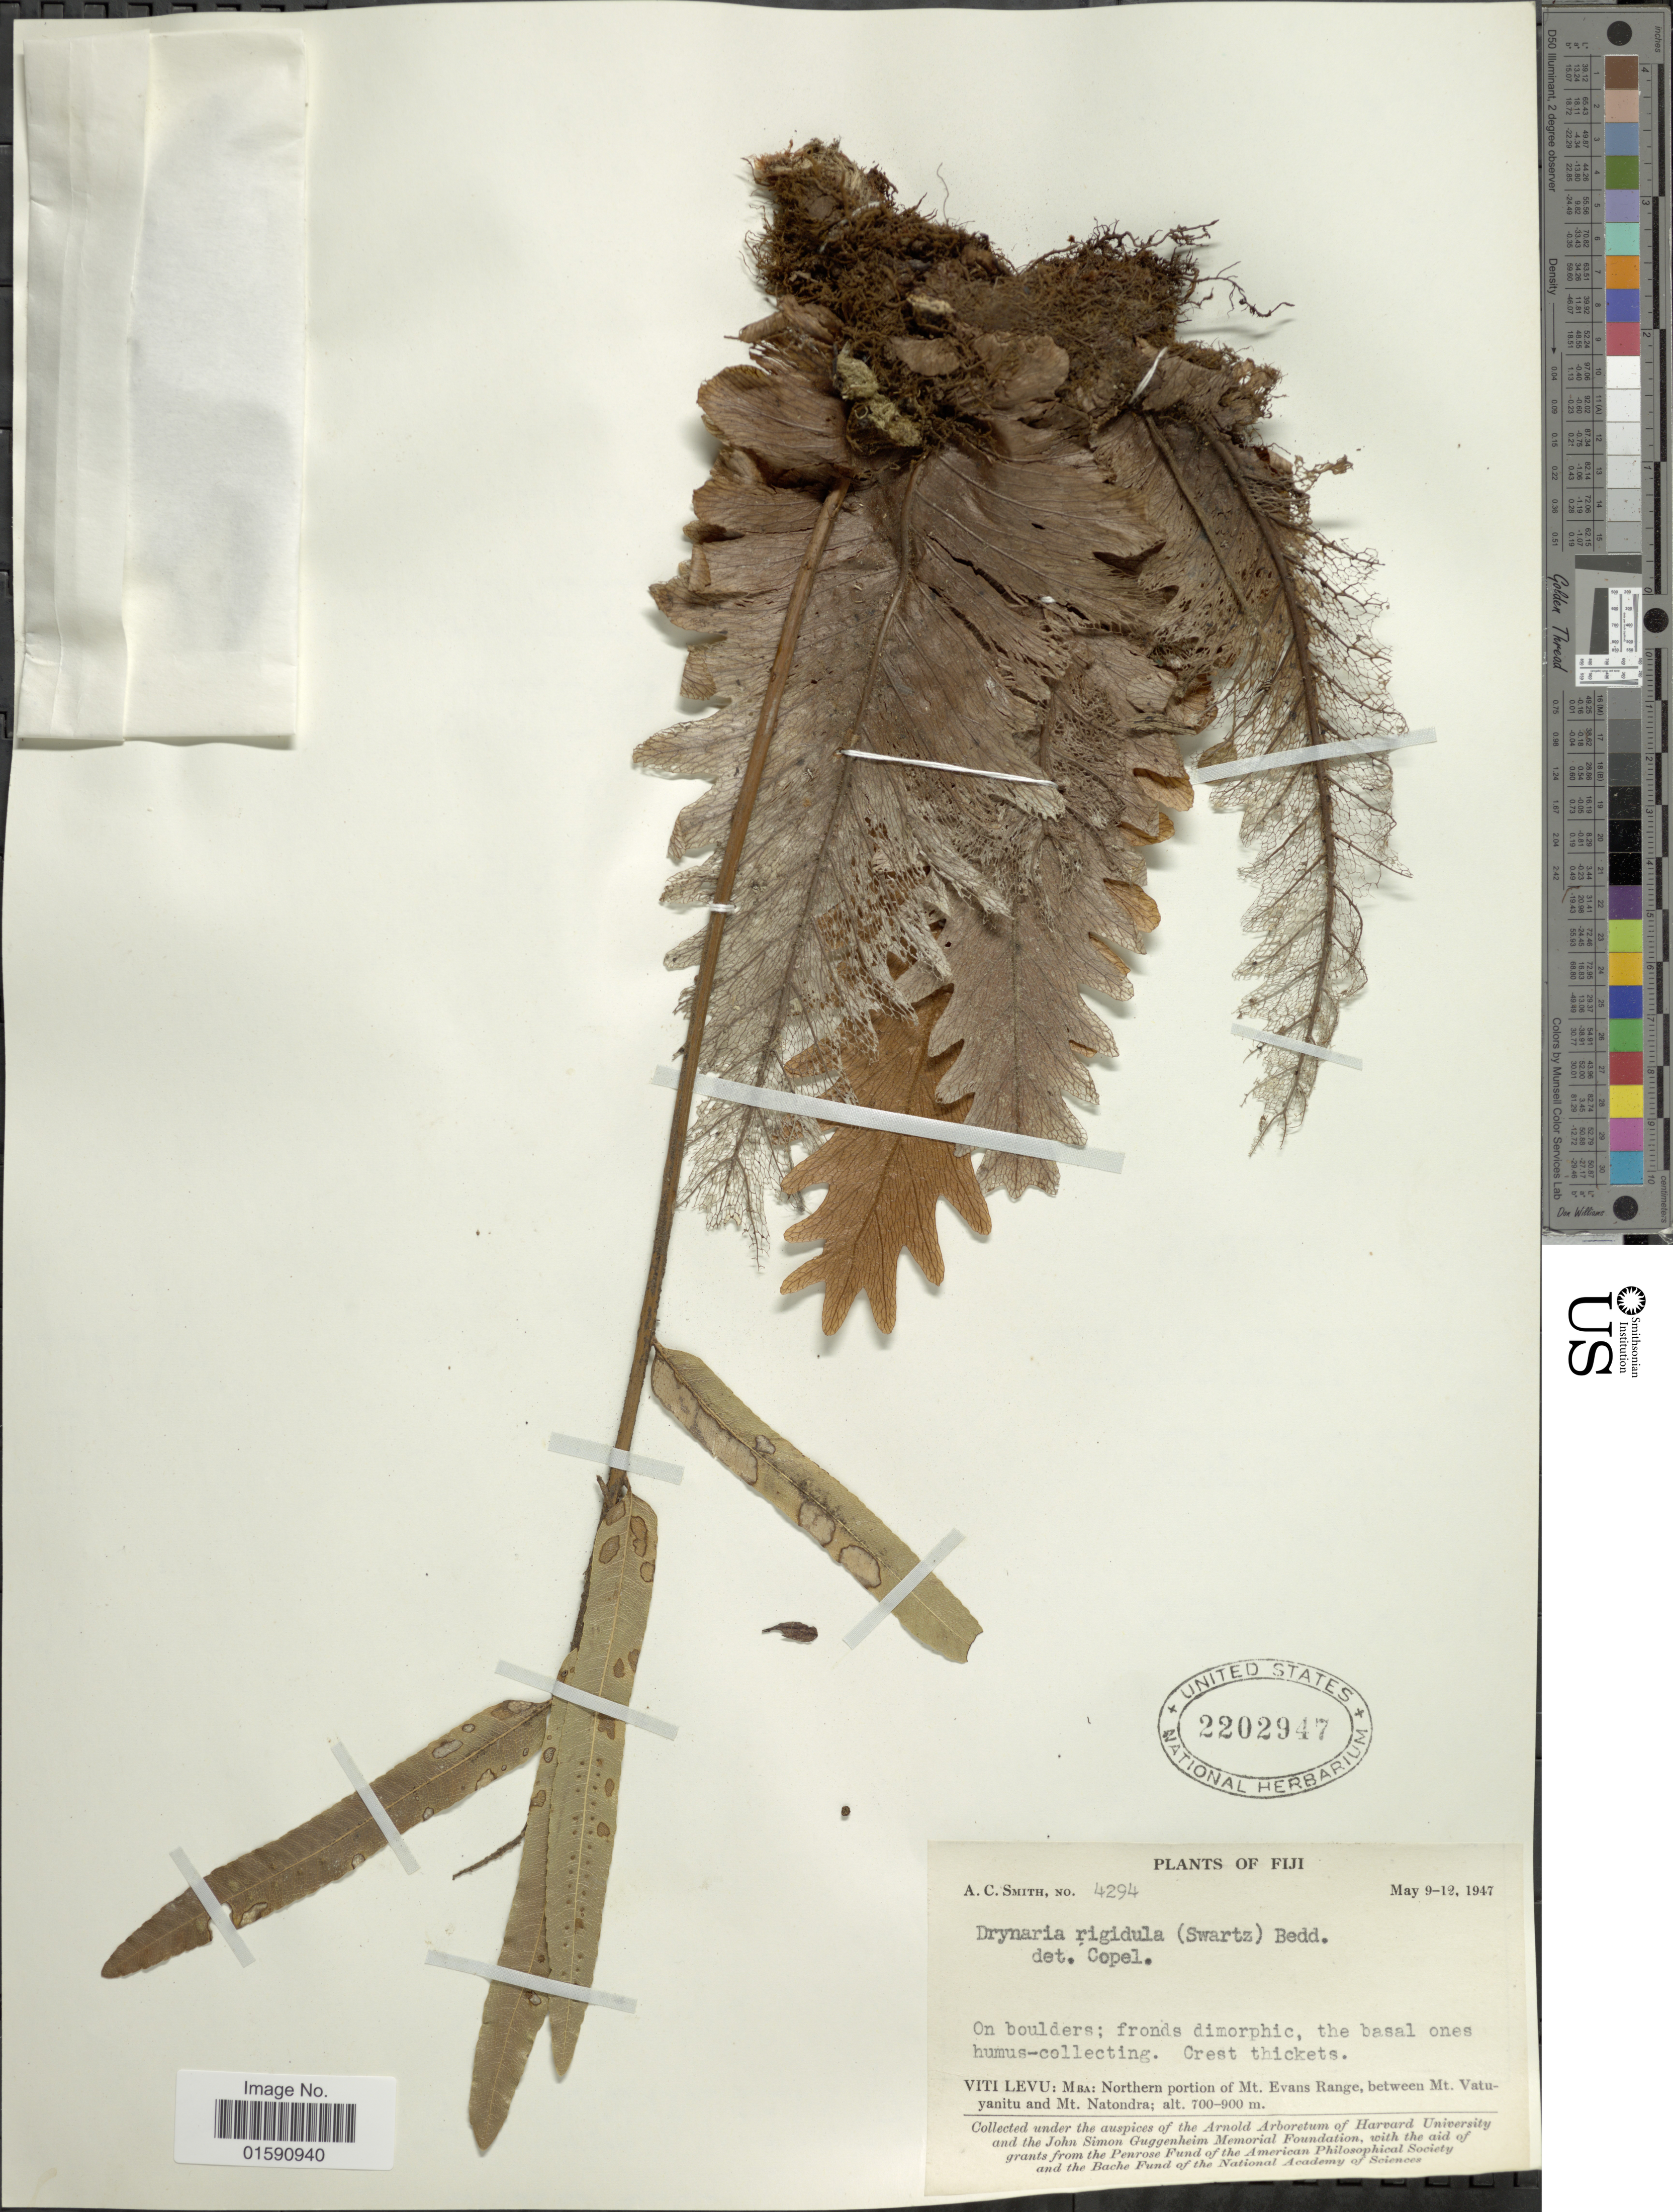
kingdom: Plantae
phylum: Tracheophyta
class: Polypodiopsida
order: Polypodiales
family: Polypodiaceae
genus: Drynaria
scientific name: Drynaria rigidula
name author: (Sw.) Bedd.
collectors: A. C. Smith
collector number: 4294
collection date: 1947-05-09/1947-05-12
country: Fiji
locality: Viti Levu: Mba: Northern portion of Mt. Evans Range, between Mt. Vatuyanitu and Mt. Natondra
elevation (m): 700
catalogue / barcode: US 2202947